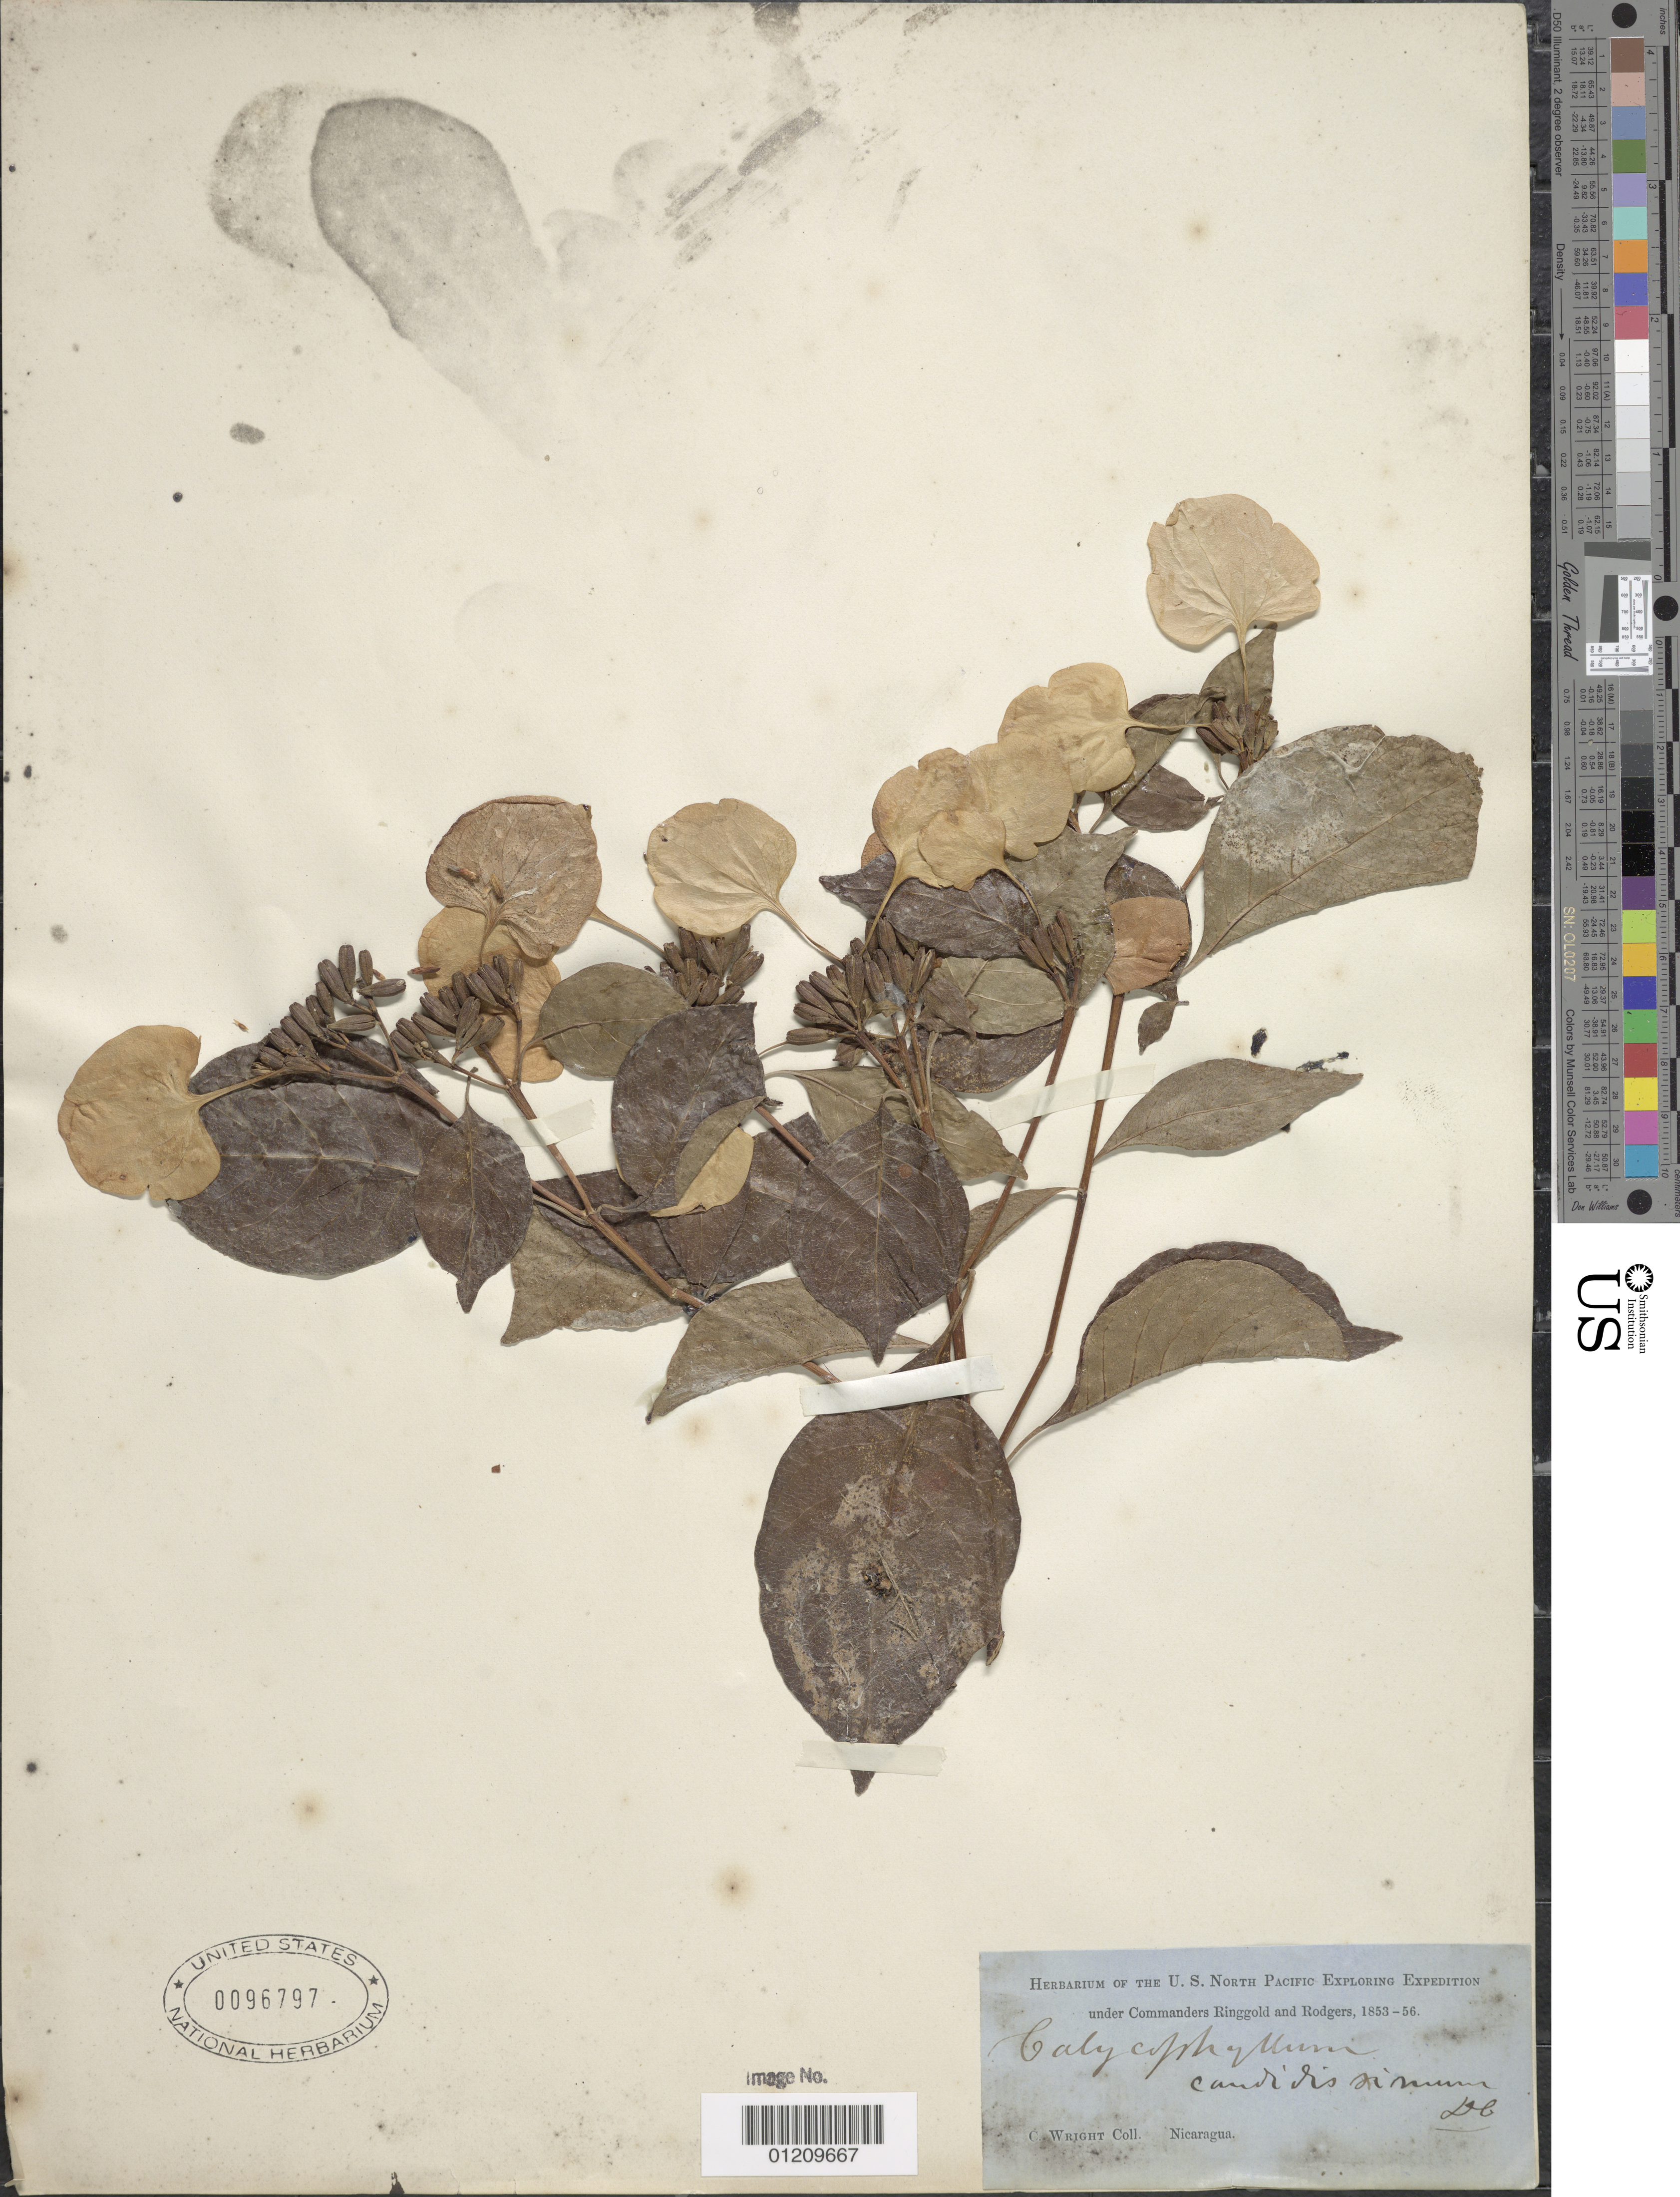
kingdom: Plantae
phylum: Tracheophyta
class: Magnoliopsida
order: Gentianales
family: Rubiaceae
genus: Calycophyllum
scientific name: Calycophyllum candidissimum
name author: (Vahl) DC.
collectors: C. Wright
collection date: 1853/1856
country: Nicaragua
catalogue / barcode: US 96797